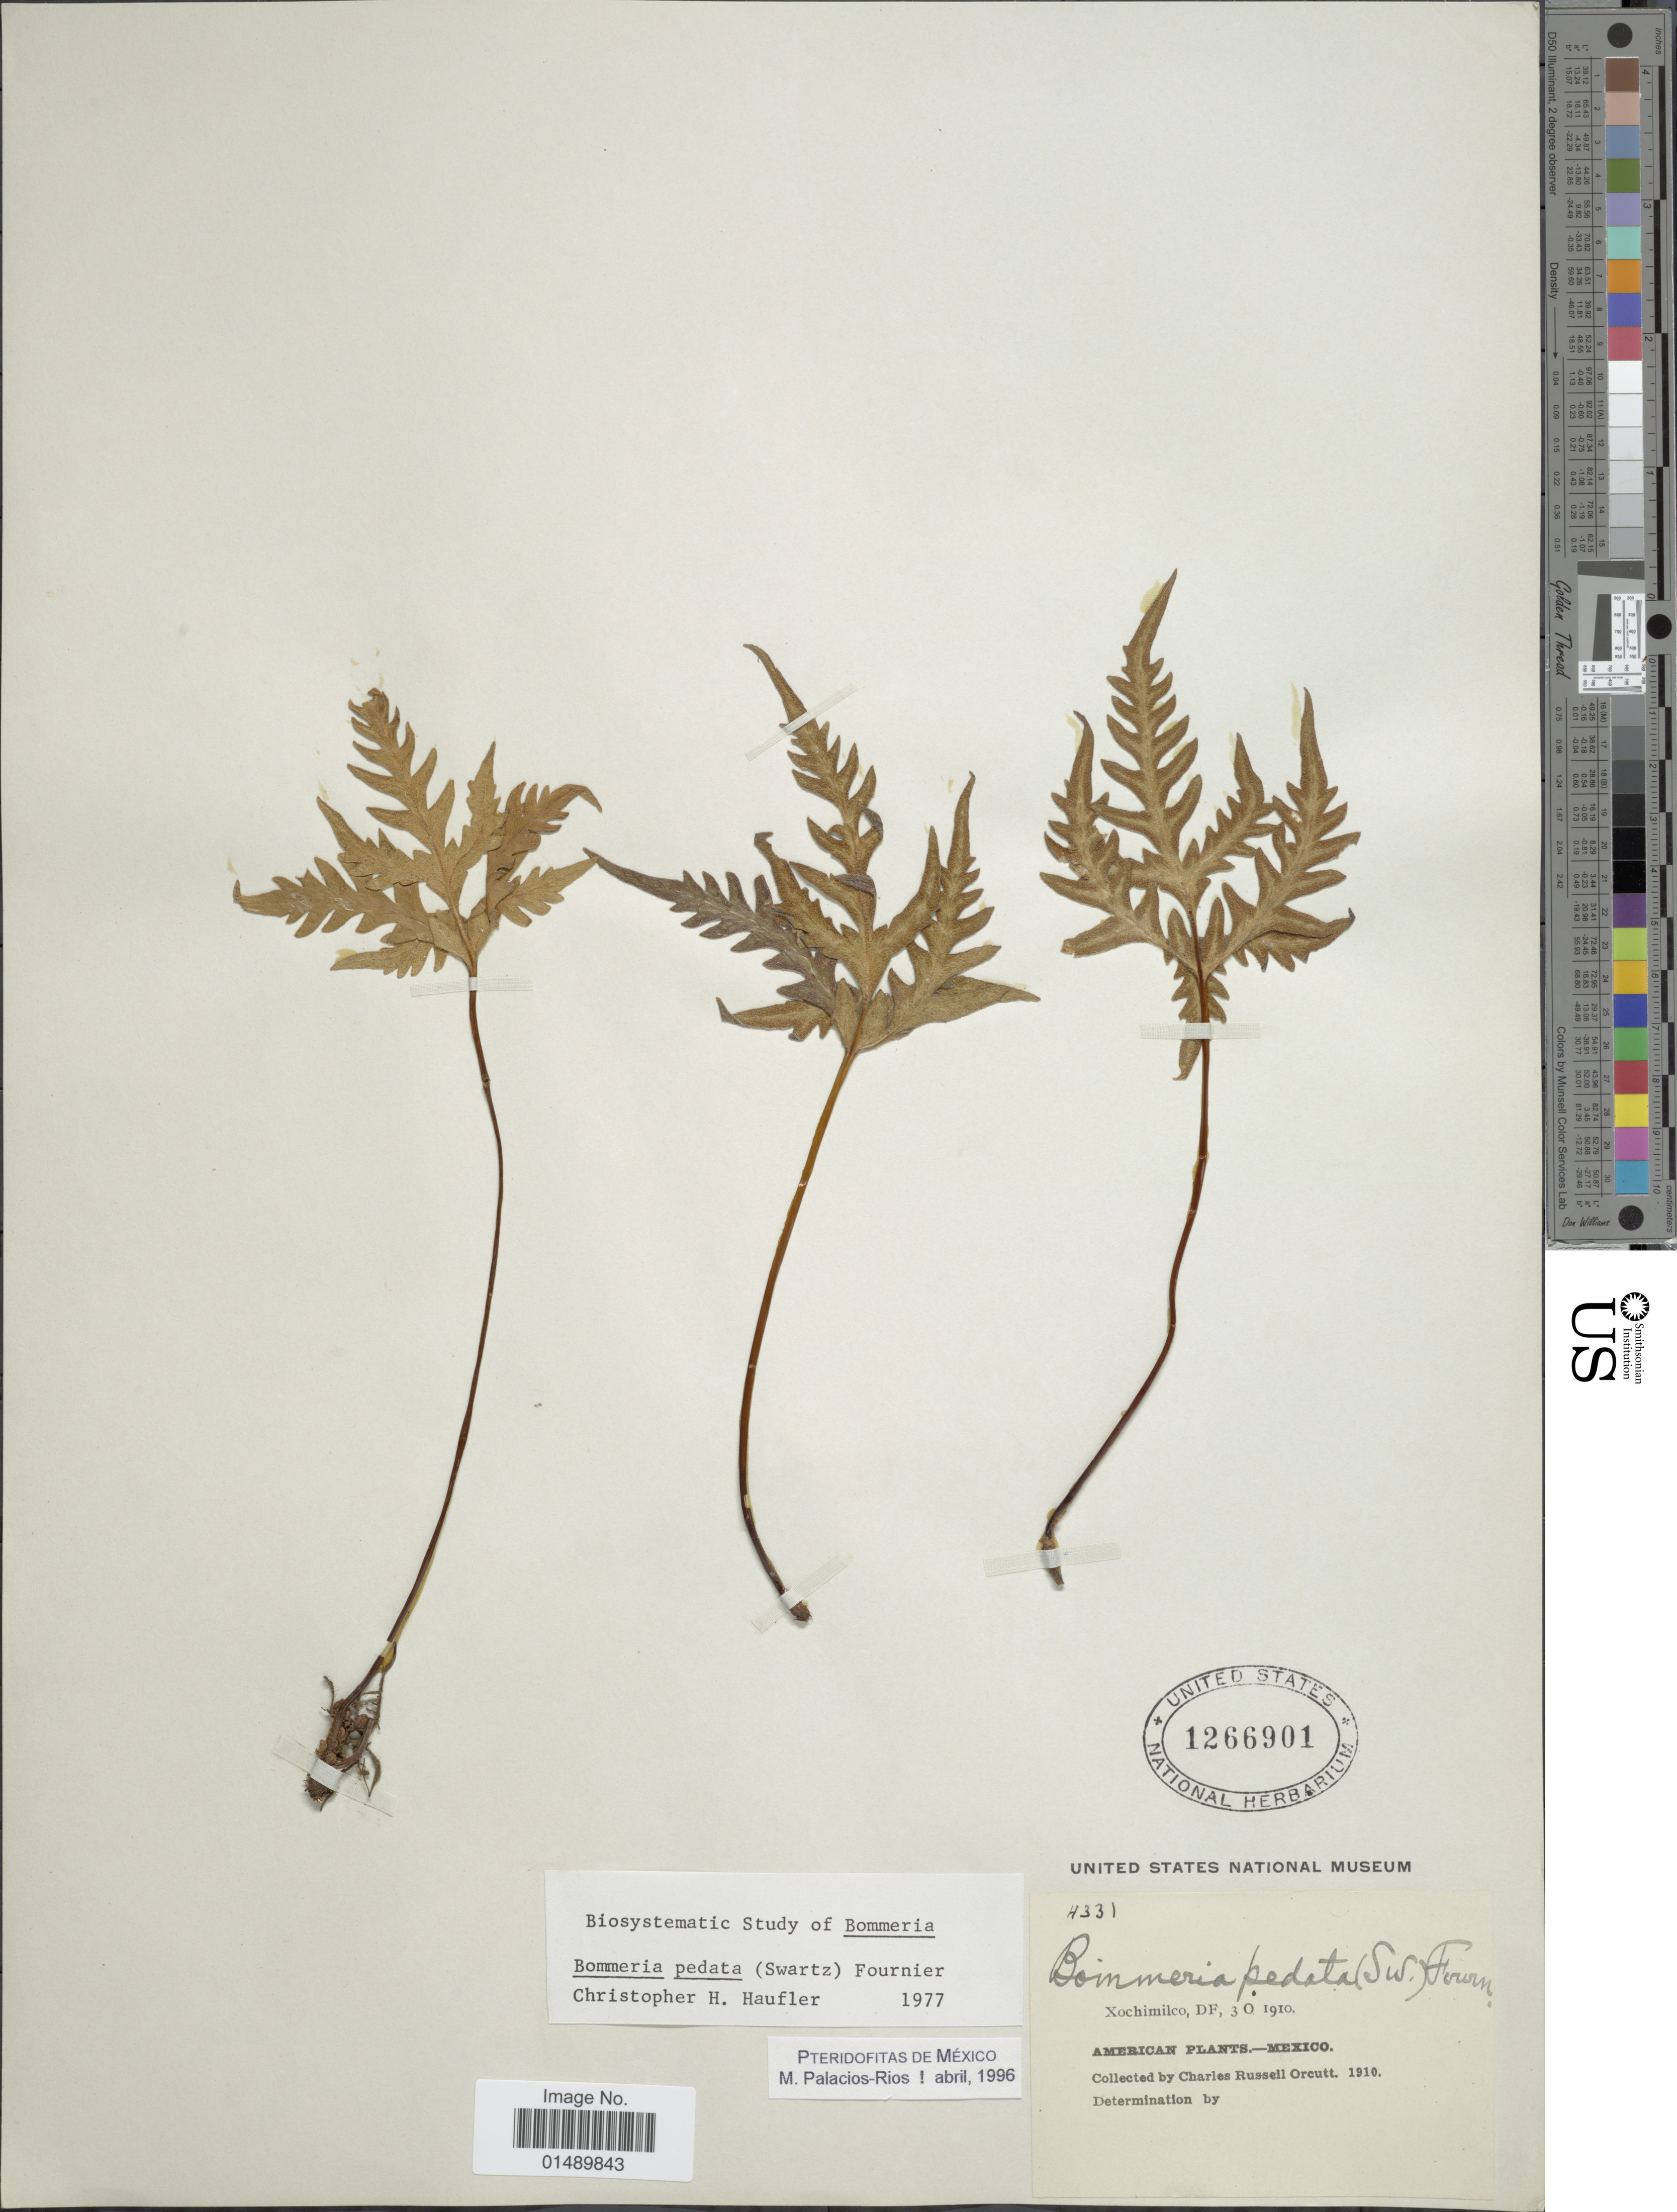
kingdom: Plantae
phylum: Tracheophyta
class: Polypodiopsida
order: Polypodiales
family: Pteridaceae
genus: Bommeria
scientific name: Bommeria pedata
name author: (Sw.) E. Fourn.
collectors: C. R. Orcutt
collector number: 4331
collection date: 1910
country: Mexico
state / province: México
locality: Mexico, American Plants.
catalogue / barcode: US 1266901